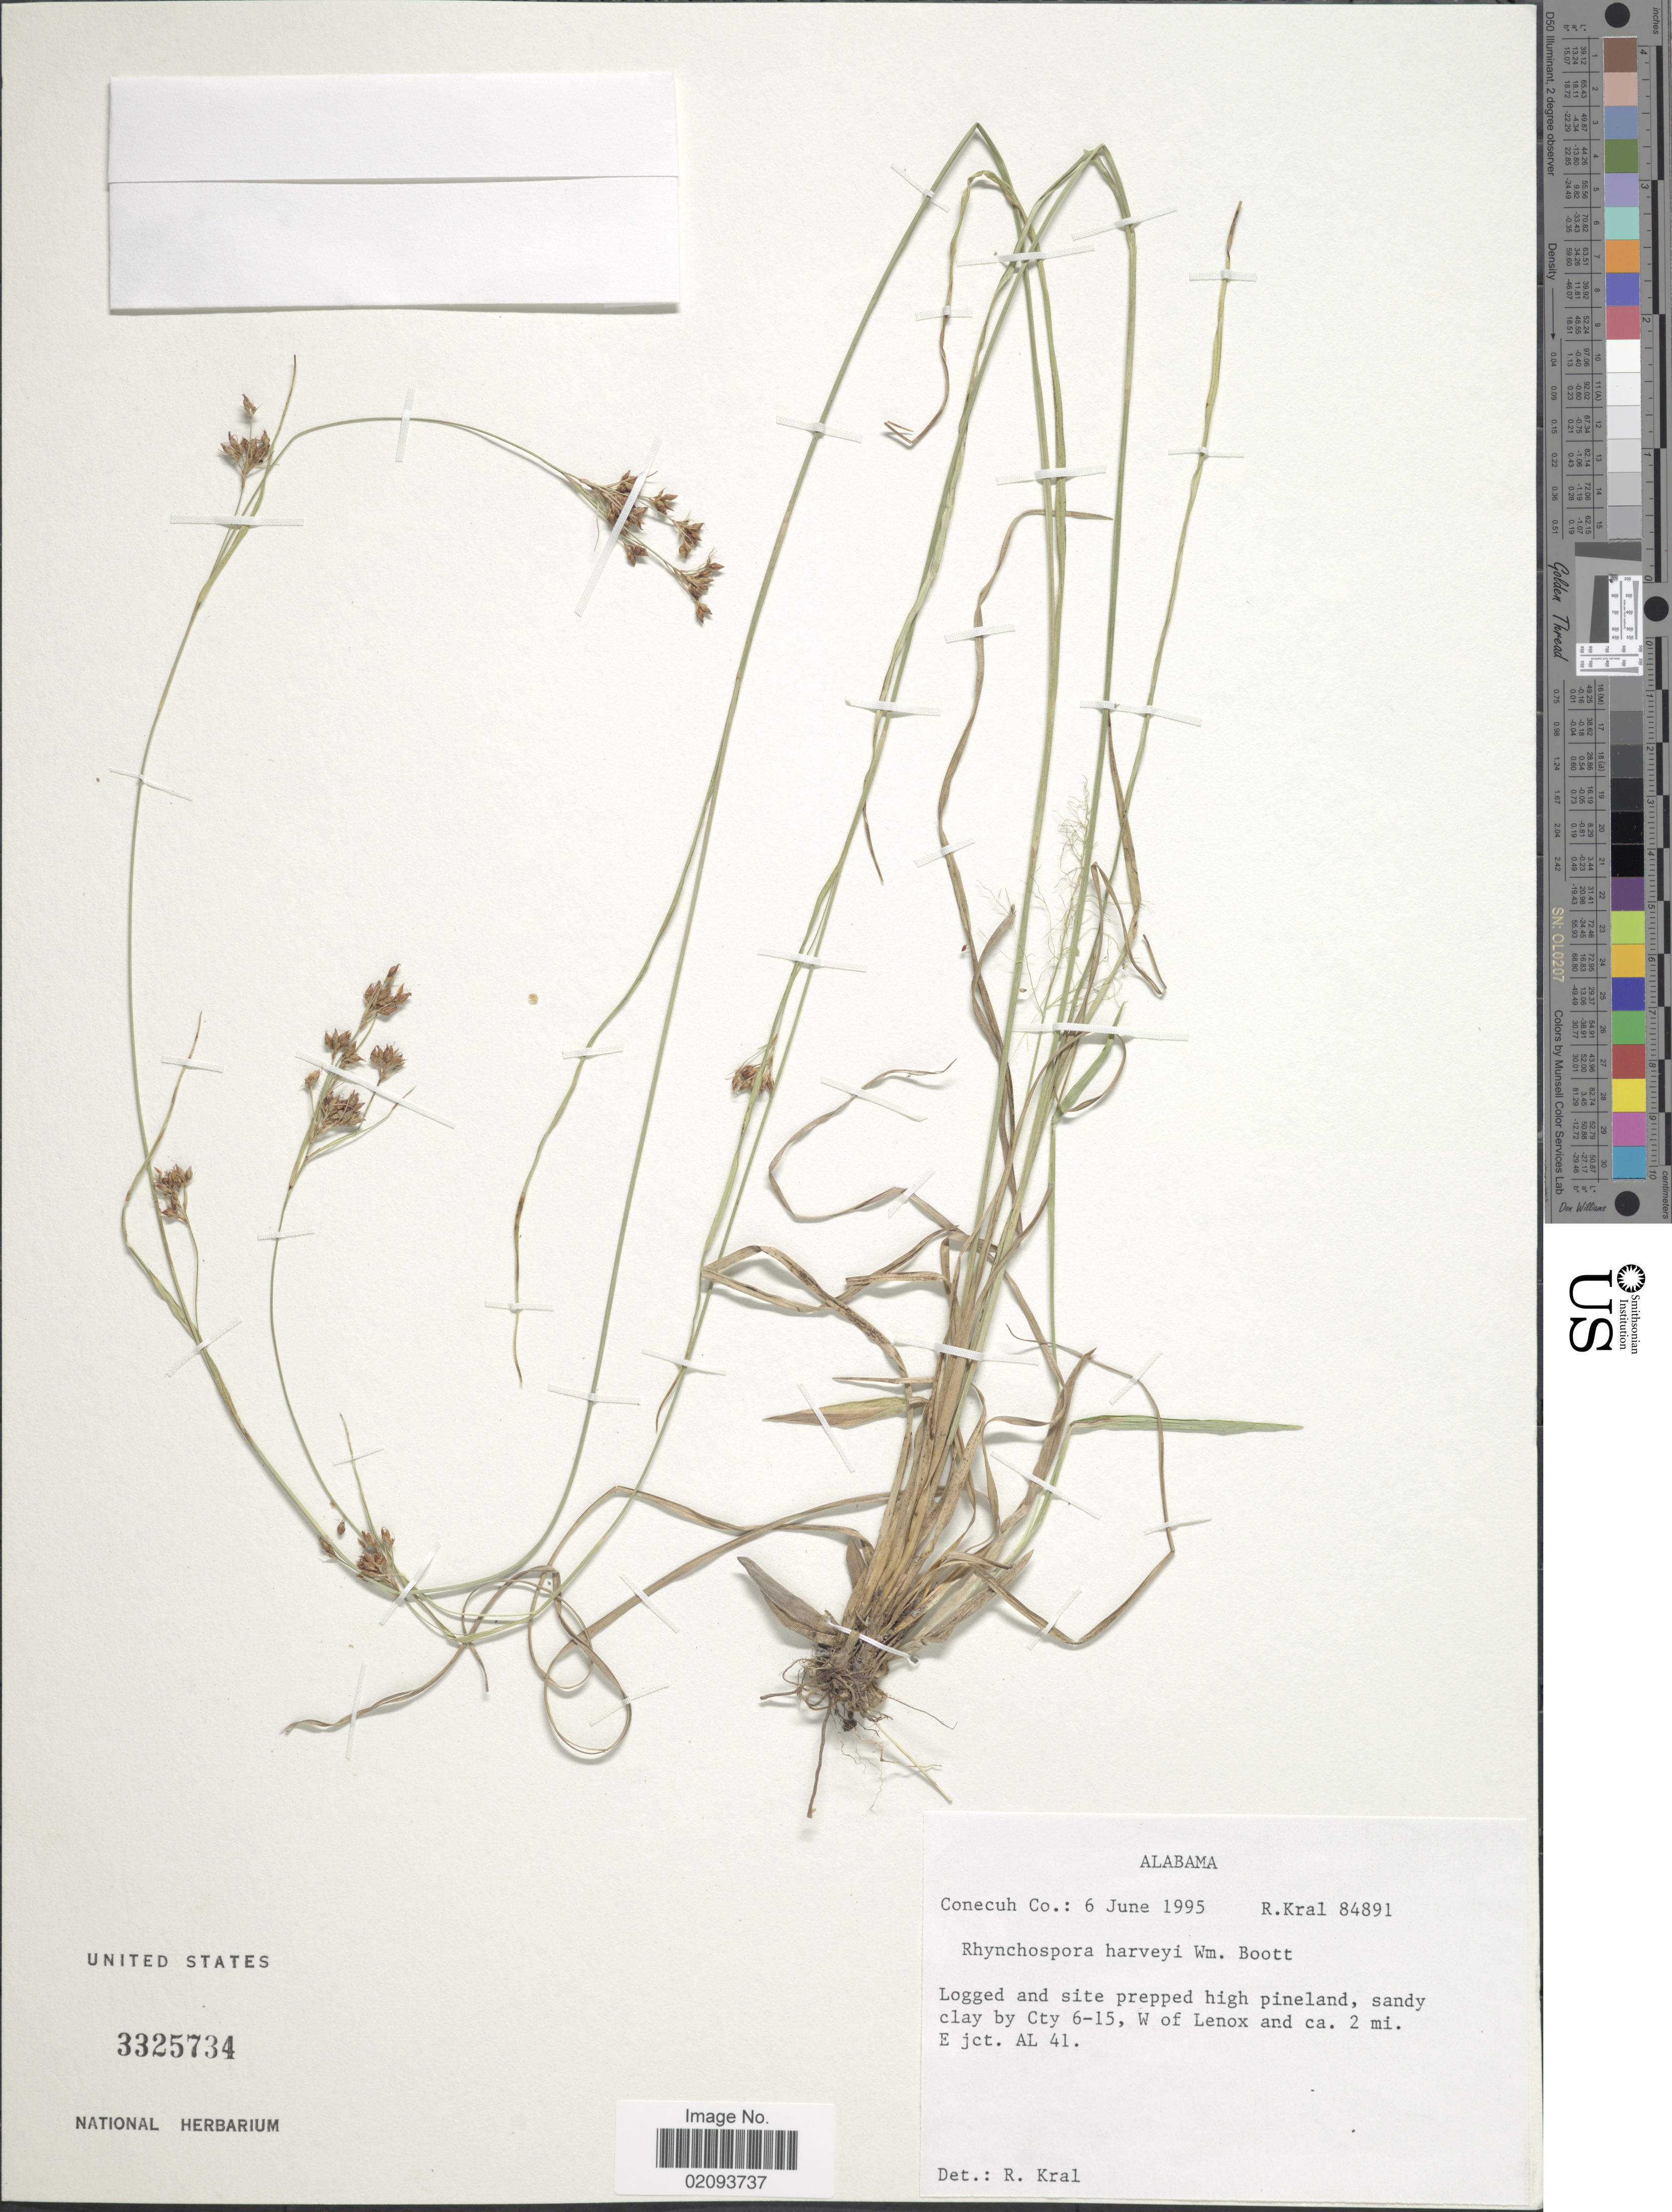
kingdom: Plantae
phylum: Tracheophyta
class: Liliopsida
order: Poales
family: Cyperaceae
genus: Rhynchospora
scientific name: Rhynchospora harveyi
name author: W. Boott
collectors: R. Kral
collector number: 84891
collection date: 1995-06-06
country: United States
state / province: Alabama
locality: Conecuh Co. Logged and site prepped high pineland, sandy clay by Cty 6-15, W of Lenox and ca. 2 mi. E jct. AL 41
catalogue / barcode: US 3325734